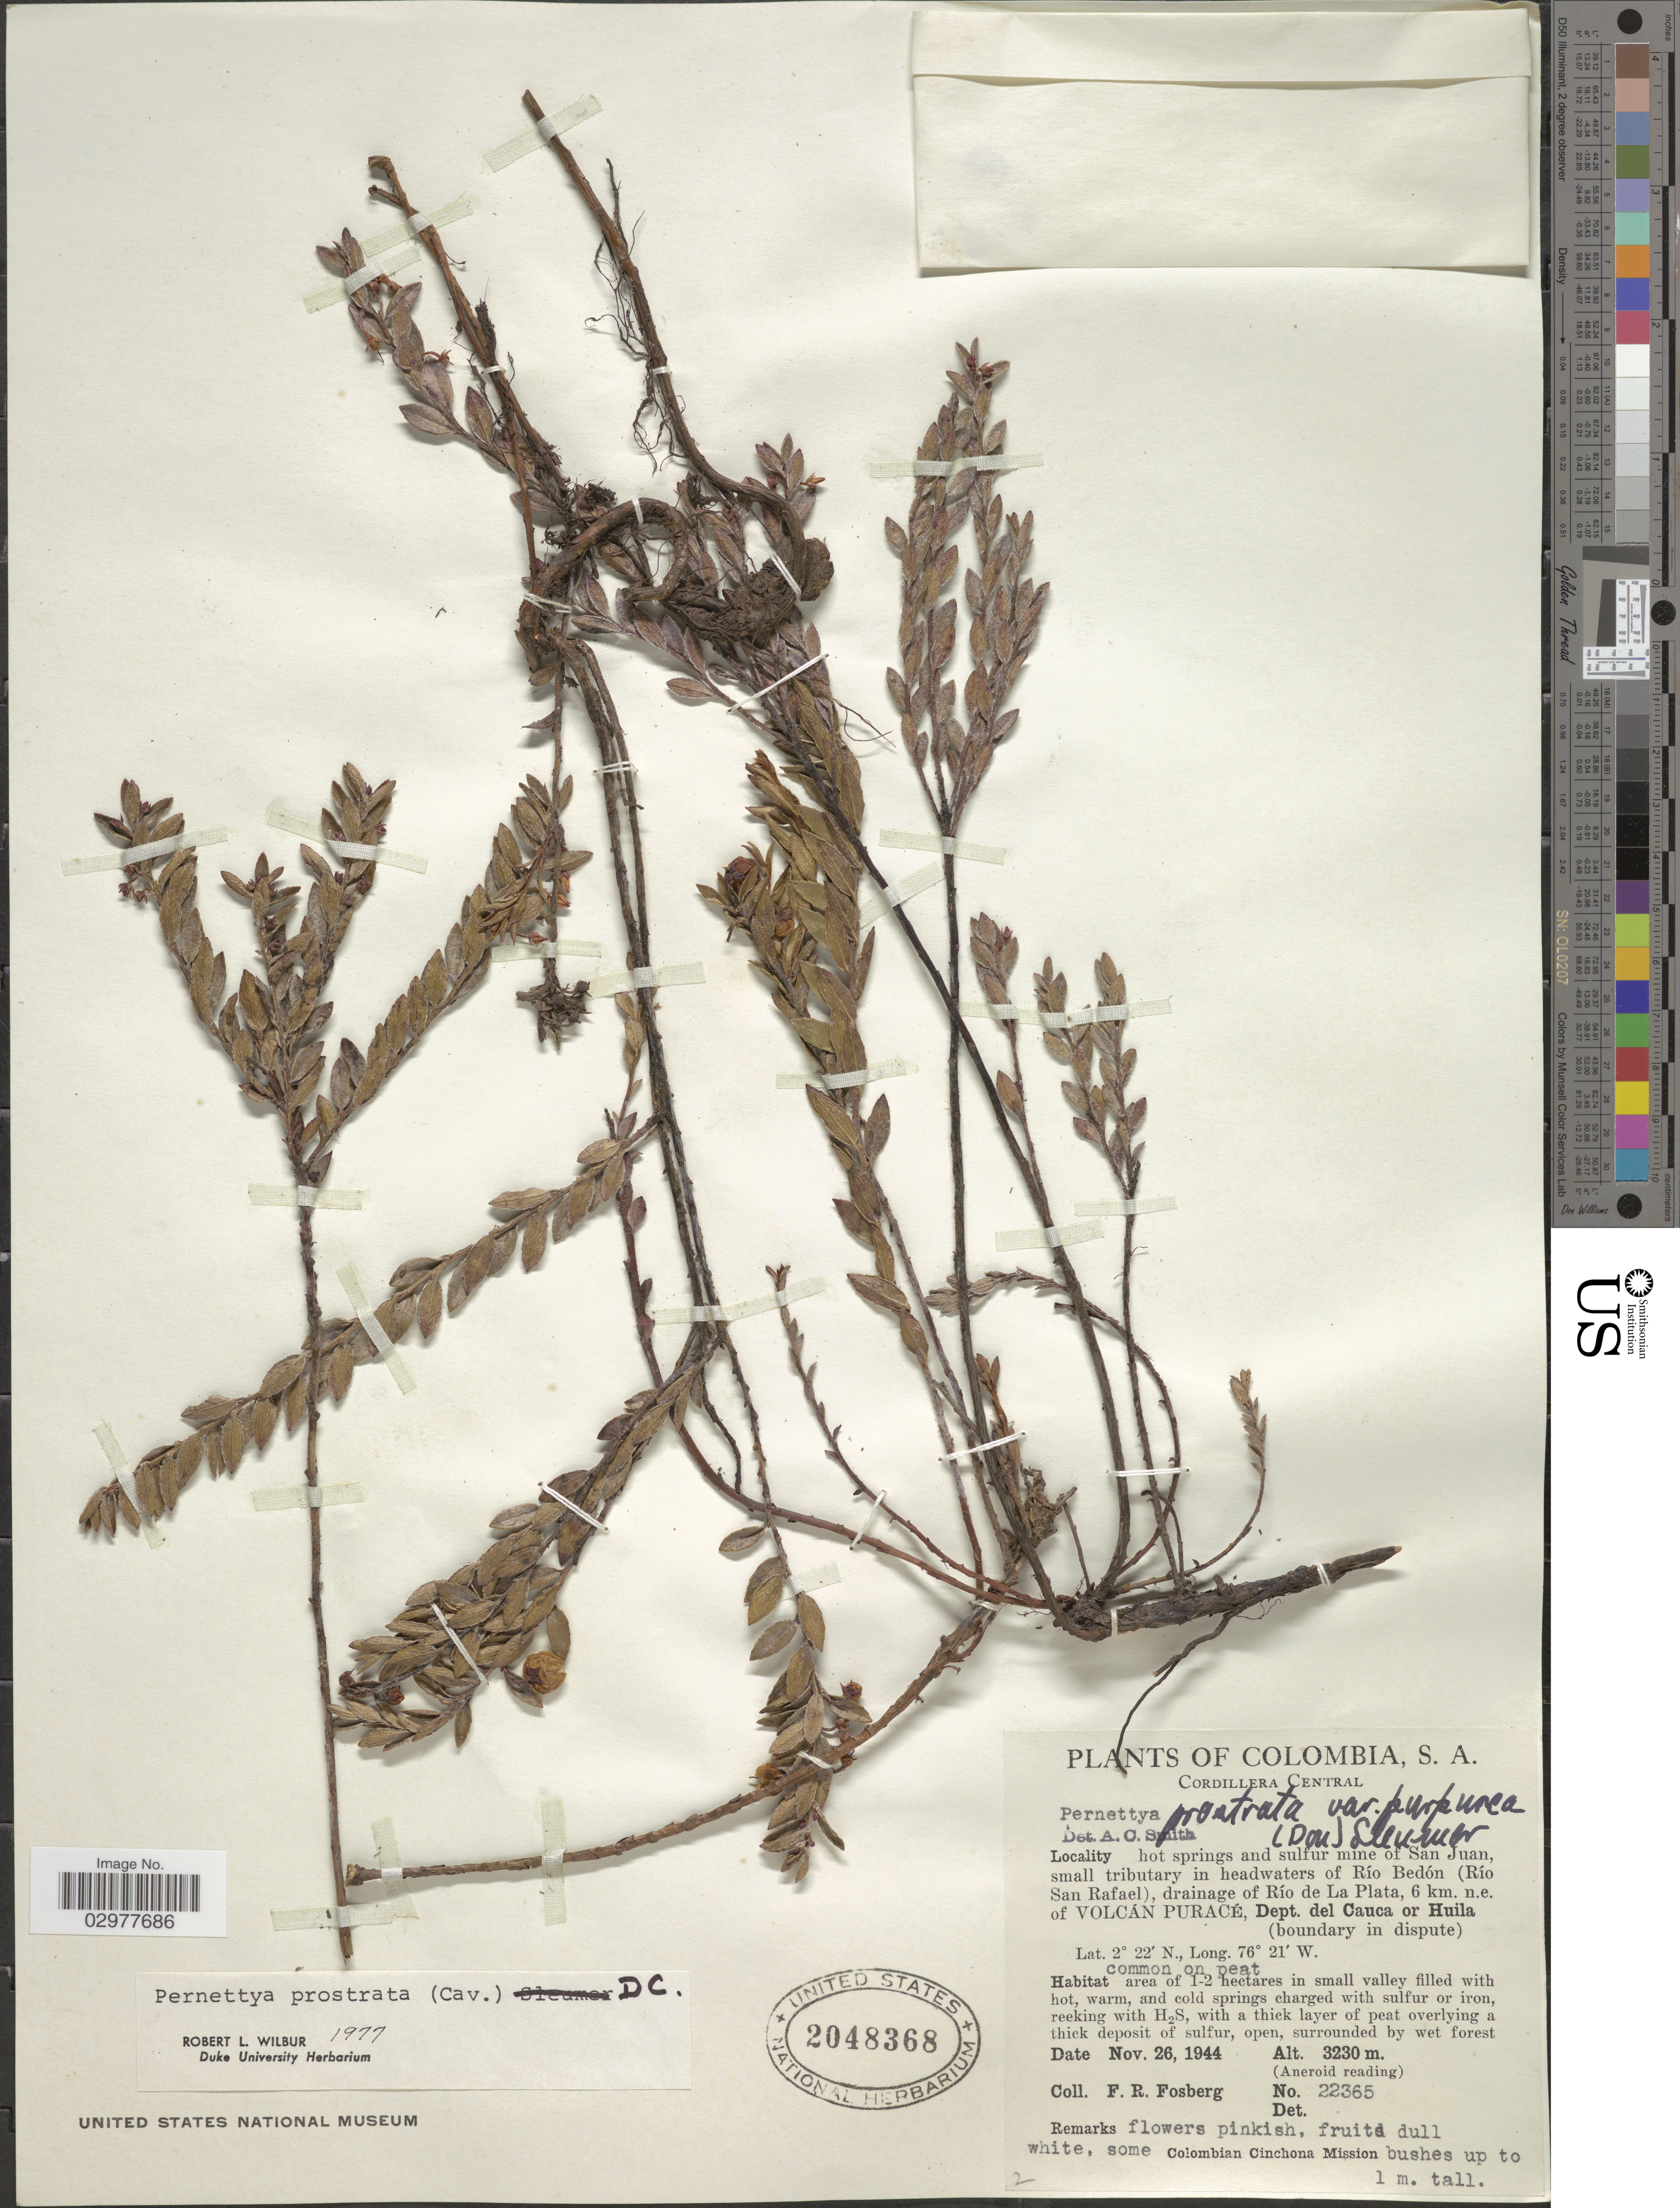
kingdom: Plantae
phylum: Tracheophyta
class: Magnoliopsida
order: Ericales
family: Ericaceae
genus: Pernettya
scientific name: Pernettya prostrata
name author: (Cav.) DC.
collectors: F. R. Fosberg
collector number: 22365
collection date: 1944-11-26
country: Colombia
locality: Cordillera Central, hot springs and sulfur mine of San Juan, small tributary in headwaters of Río Bedón (Río San Rafael), drainage of Río de La Plata, 6 km. n.e. of Volcán Puracé, Dept. del Cauca or Huila (boundary in dispute).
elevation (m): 3230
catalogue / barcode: US 2048368